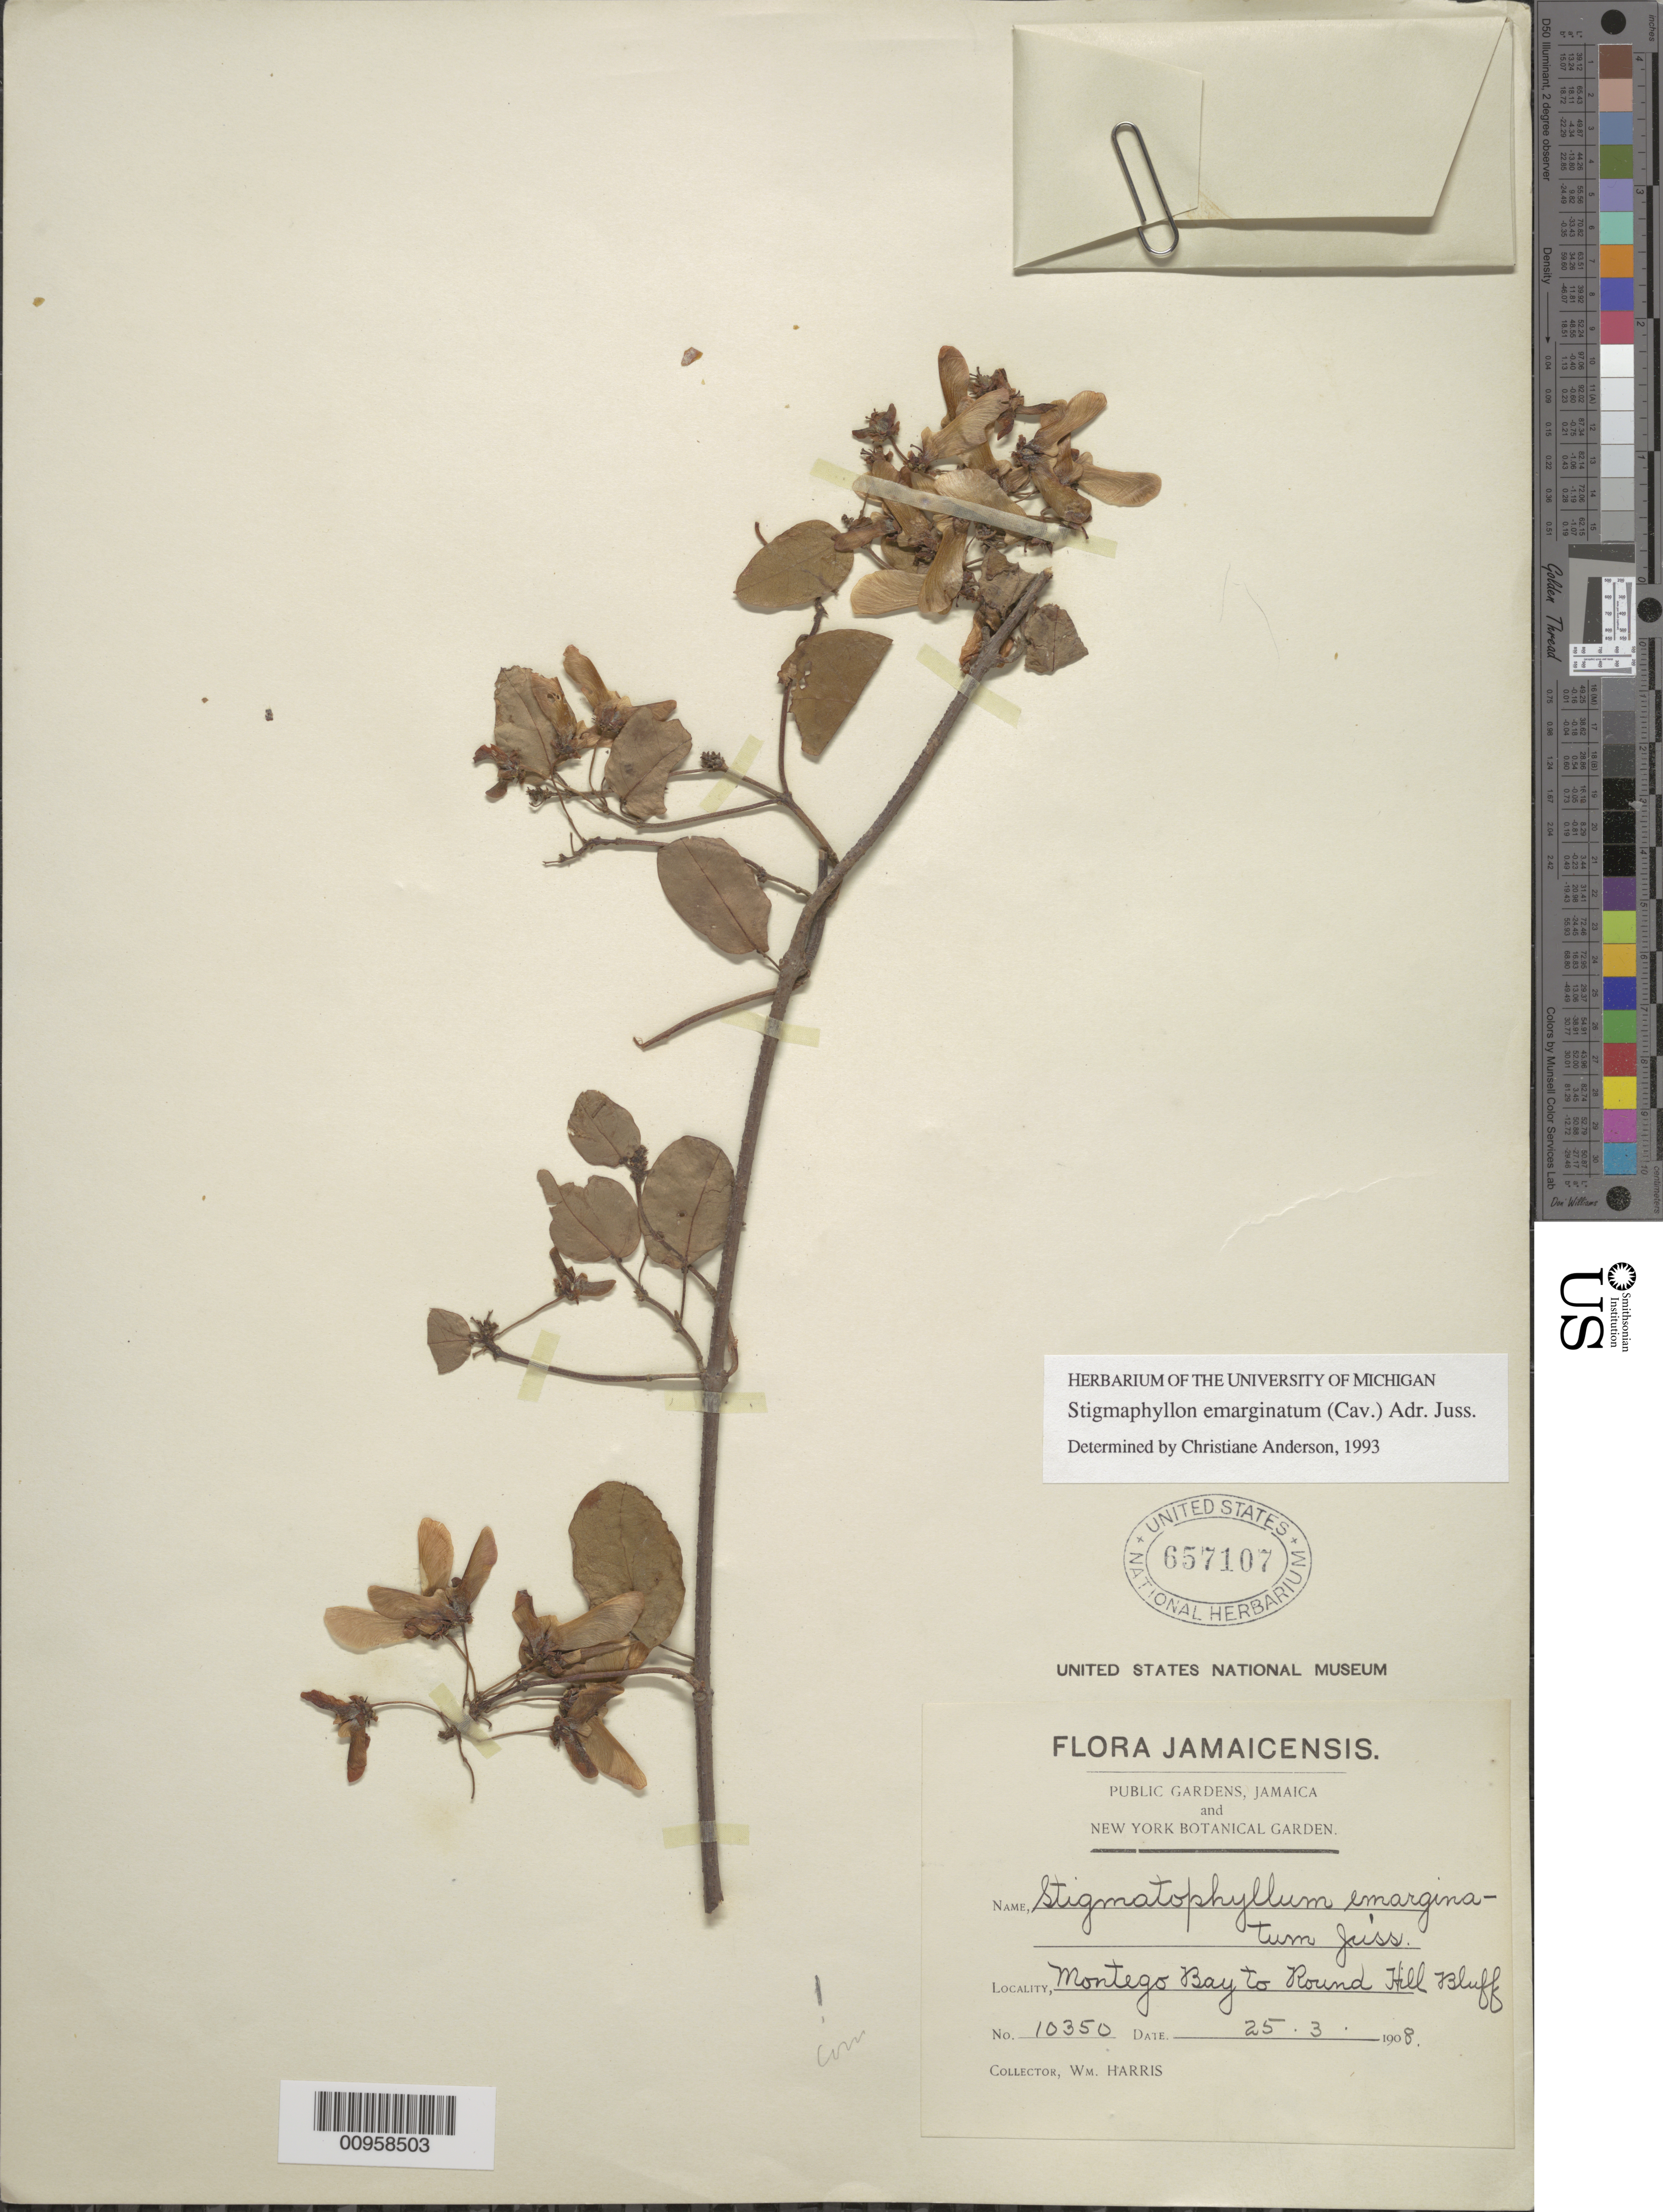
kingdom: Plantae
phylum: Tracheophyta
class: Magnoliopsida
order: Malpighiales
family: Malpighiaceae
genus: Stigmaphyllon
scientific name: Stigmaphyllon emarginatum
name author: (Cav.) A. Juss.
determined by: Anderson, C.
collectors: W. H. Harris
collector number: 10350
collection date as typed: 25 Mar 1908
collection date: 1908-03-25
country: Jamaica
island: Jamaica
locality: Montego Bay to Round Hill Bluff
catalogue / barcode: US 657107